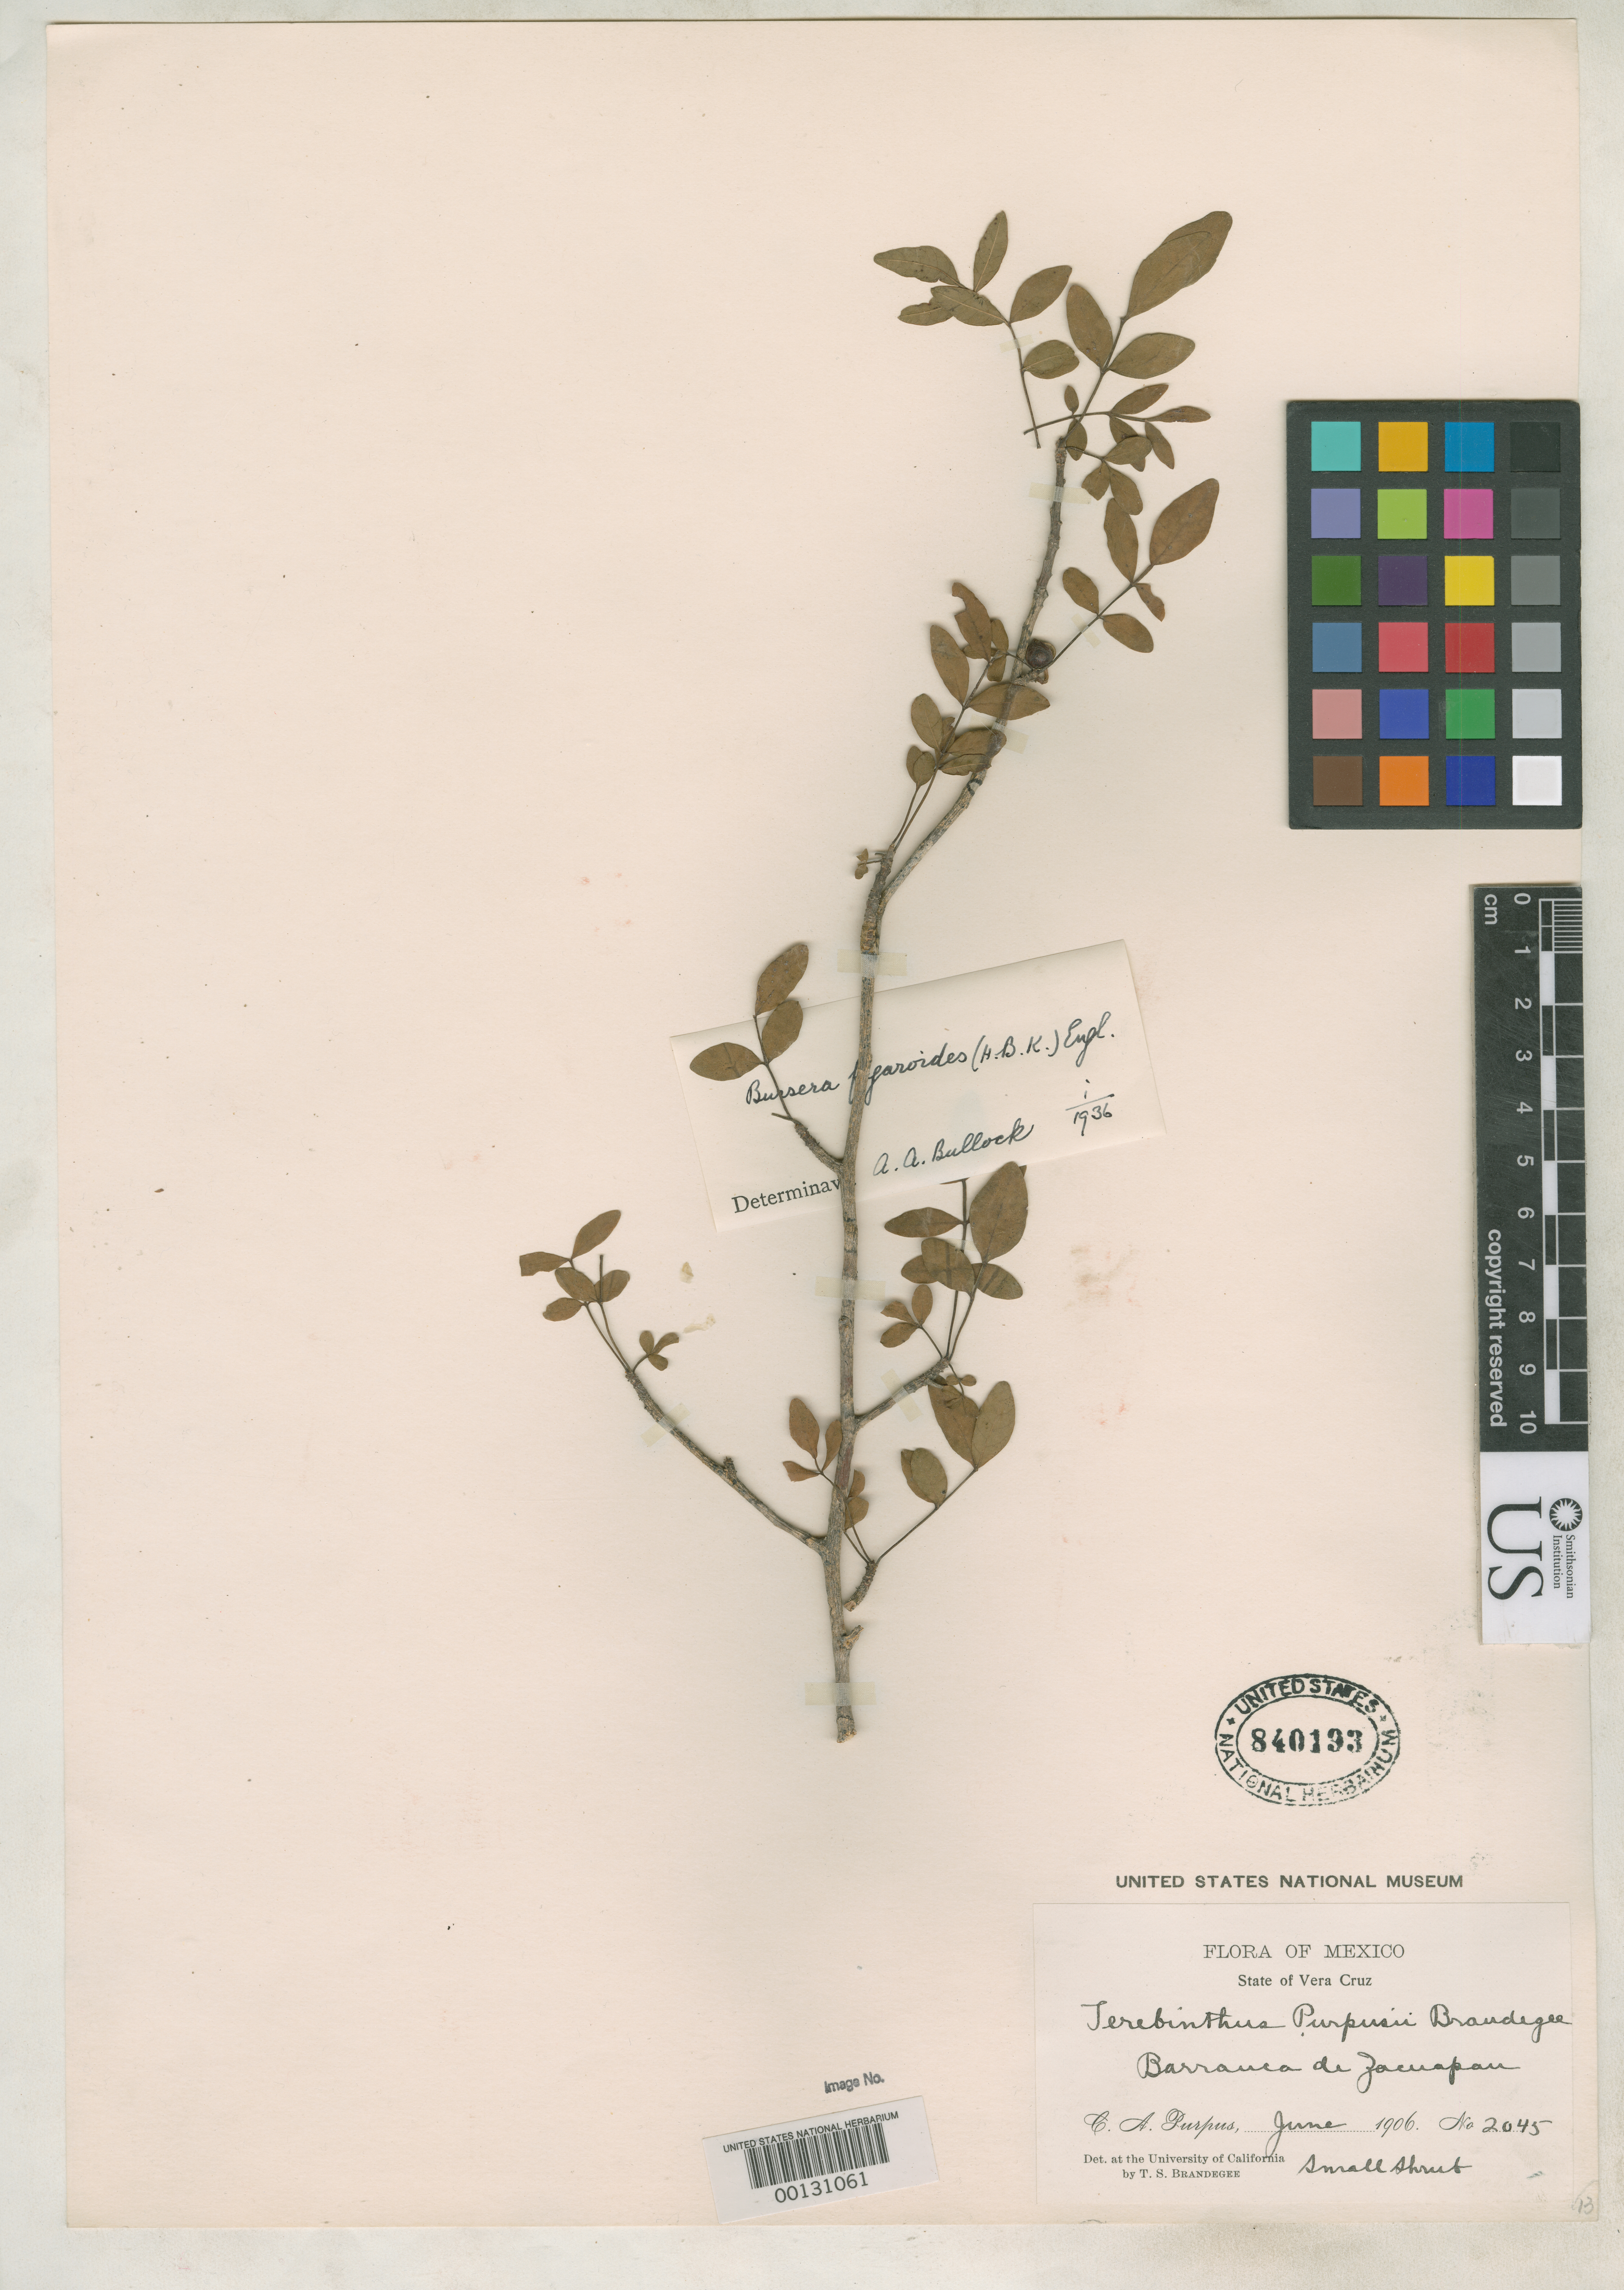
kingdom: Plantae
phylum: Tracheophyta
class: Magnoliopsida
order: Sapindales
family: Burseraceae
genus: Bursera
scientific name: Bursera purpusii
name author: Brandegee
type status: Isotype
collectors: C. A. Purpus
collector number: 2045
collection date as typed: Jun 1906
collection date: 1906-06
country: Mexico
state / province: Veracruz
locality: Barranca de Zacuapan.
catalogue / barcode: US 840193